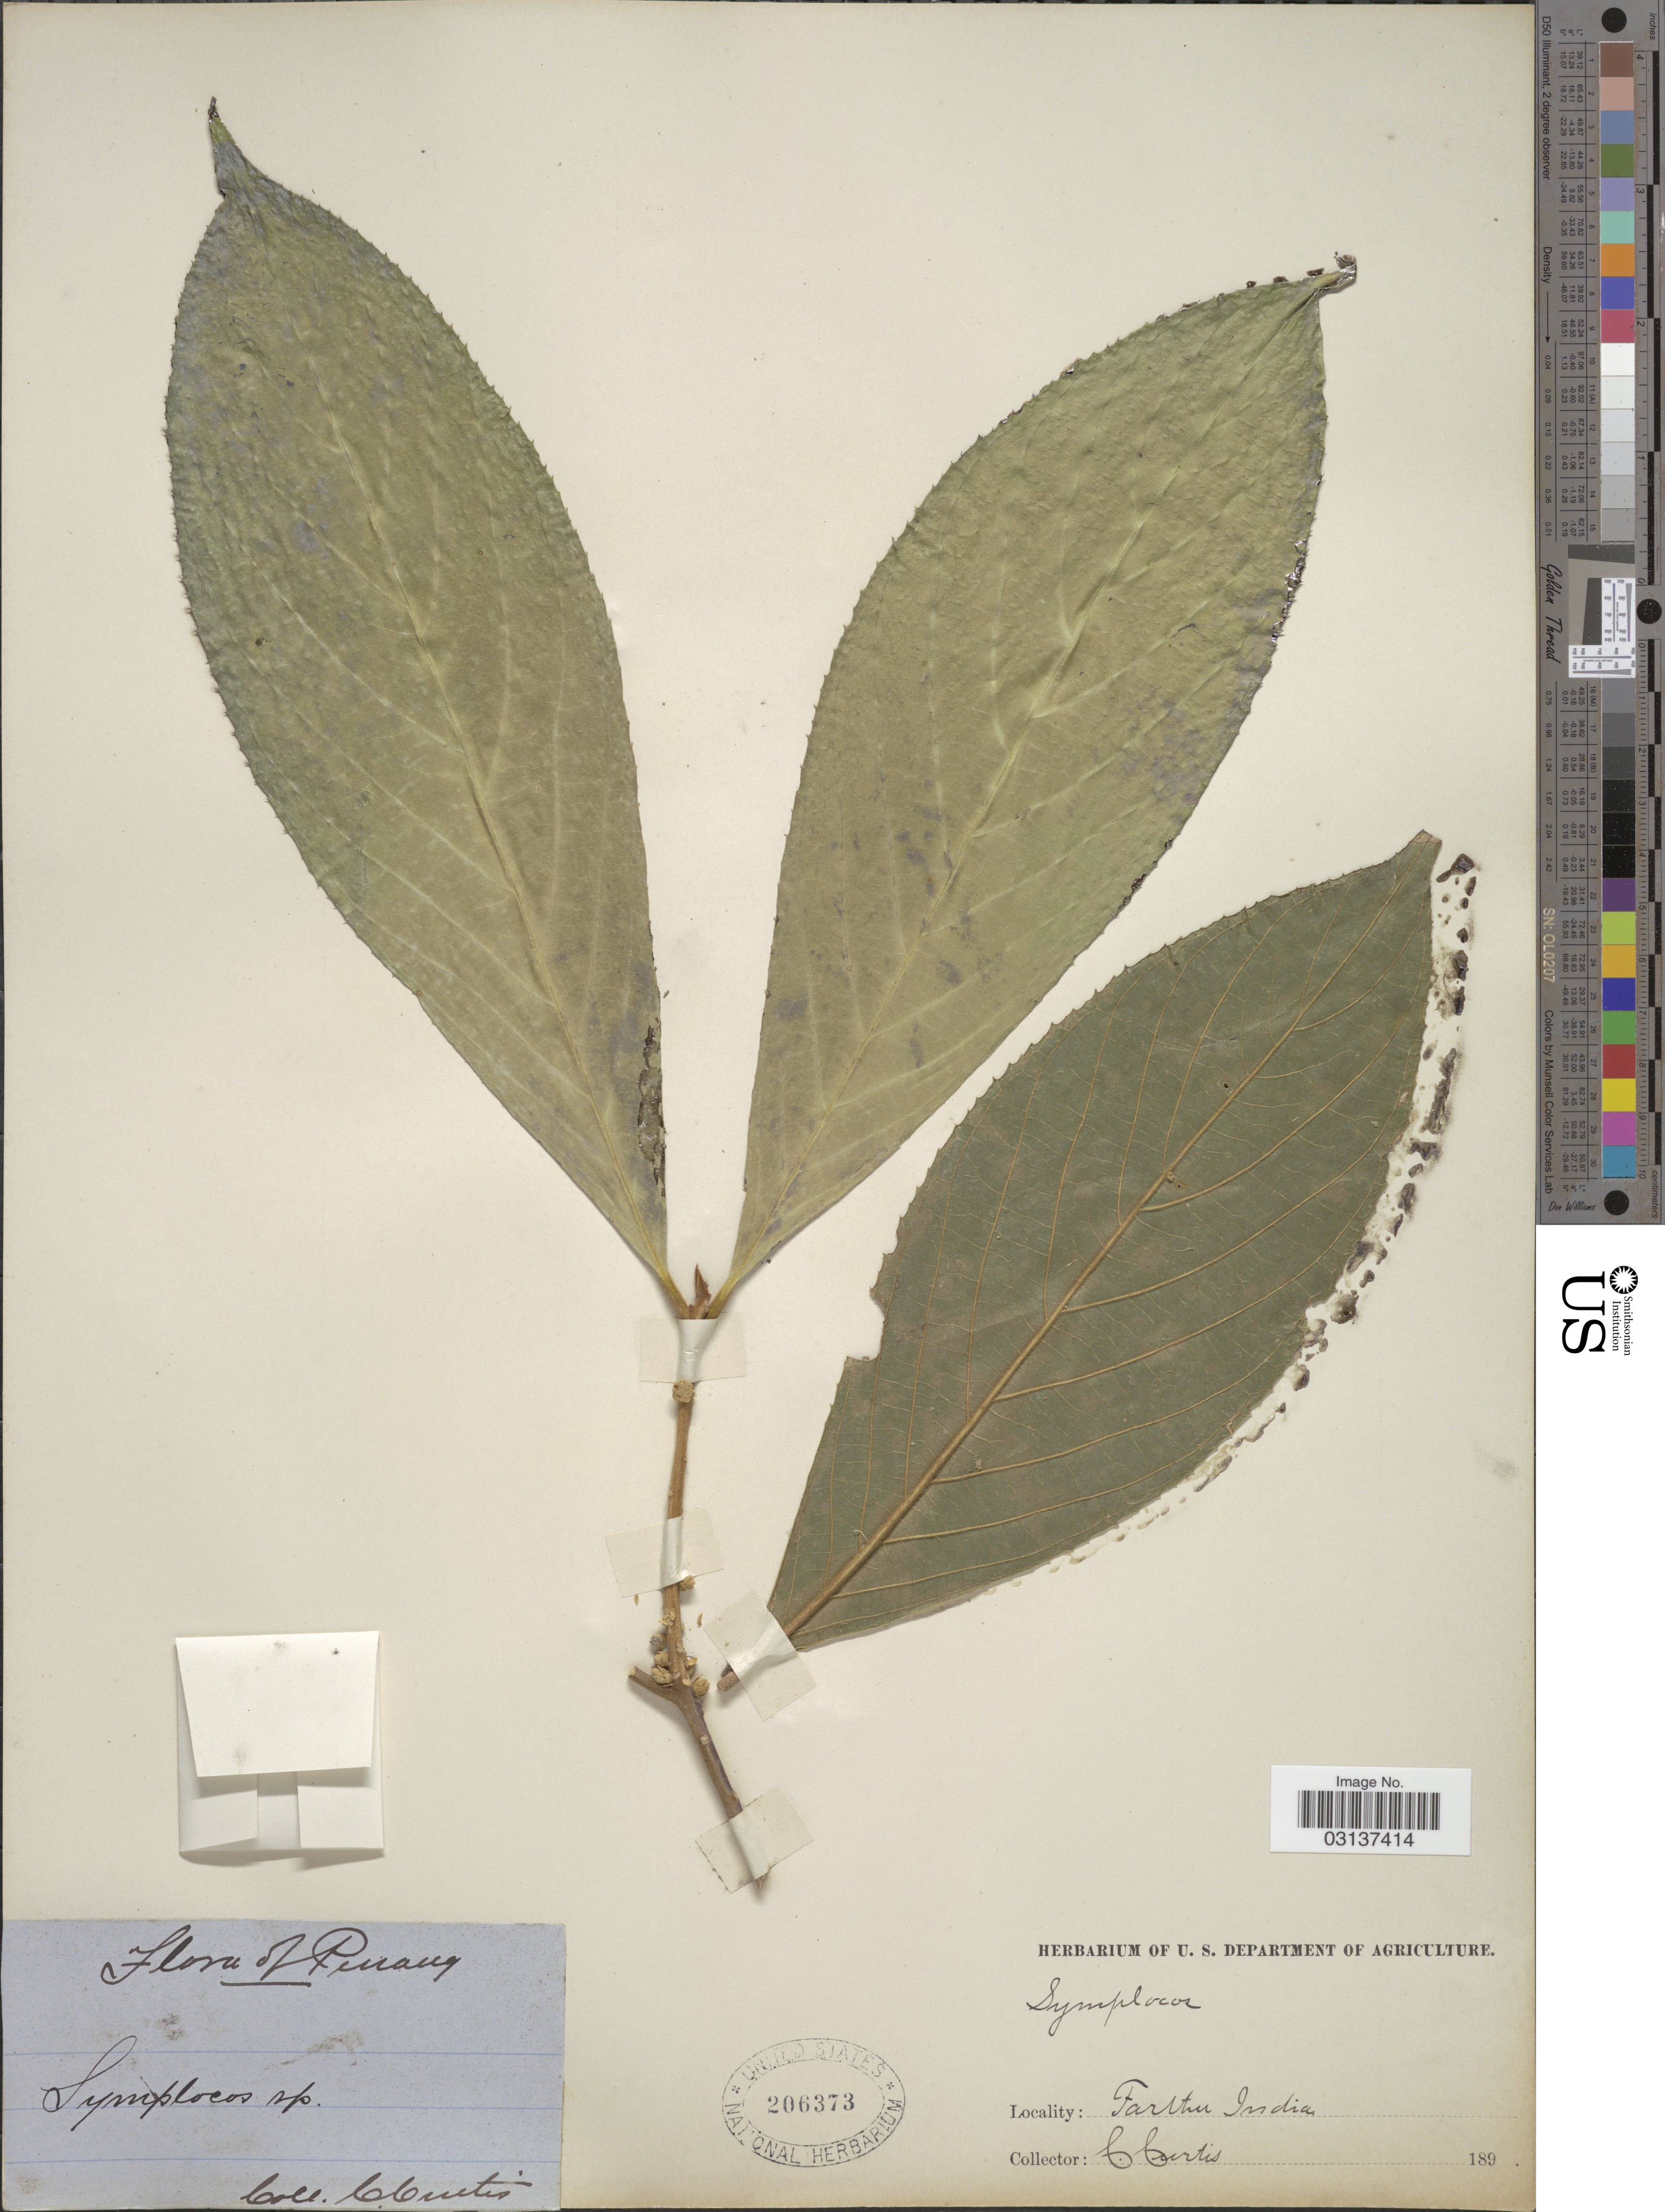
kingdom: Plantae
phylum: Tracheophyta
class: Magnoliopsida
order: Ericales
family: Symplocaceae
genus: Symplocos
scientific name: Symplocos sp.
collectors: C. Curtis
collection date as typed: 189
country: Malaysia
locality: Penang. Farther India.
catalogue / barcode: US 206373